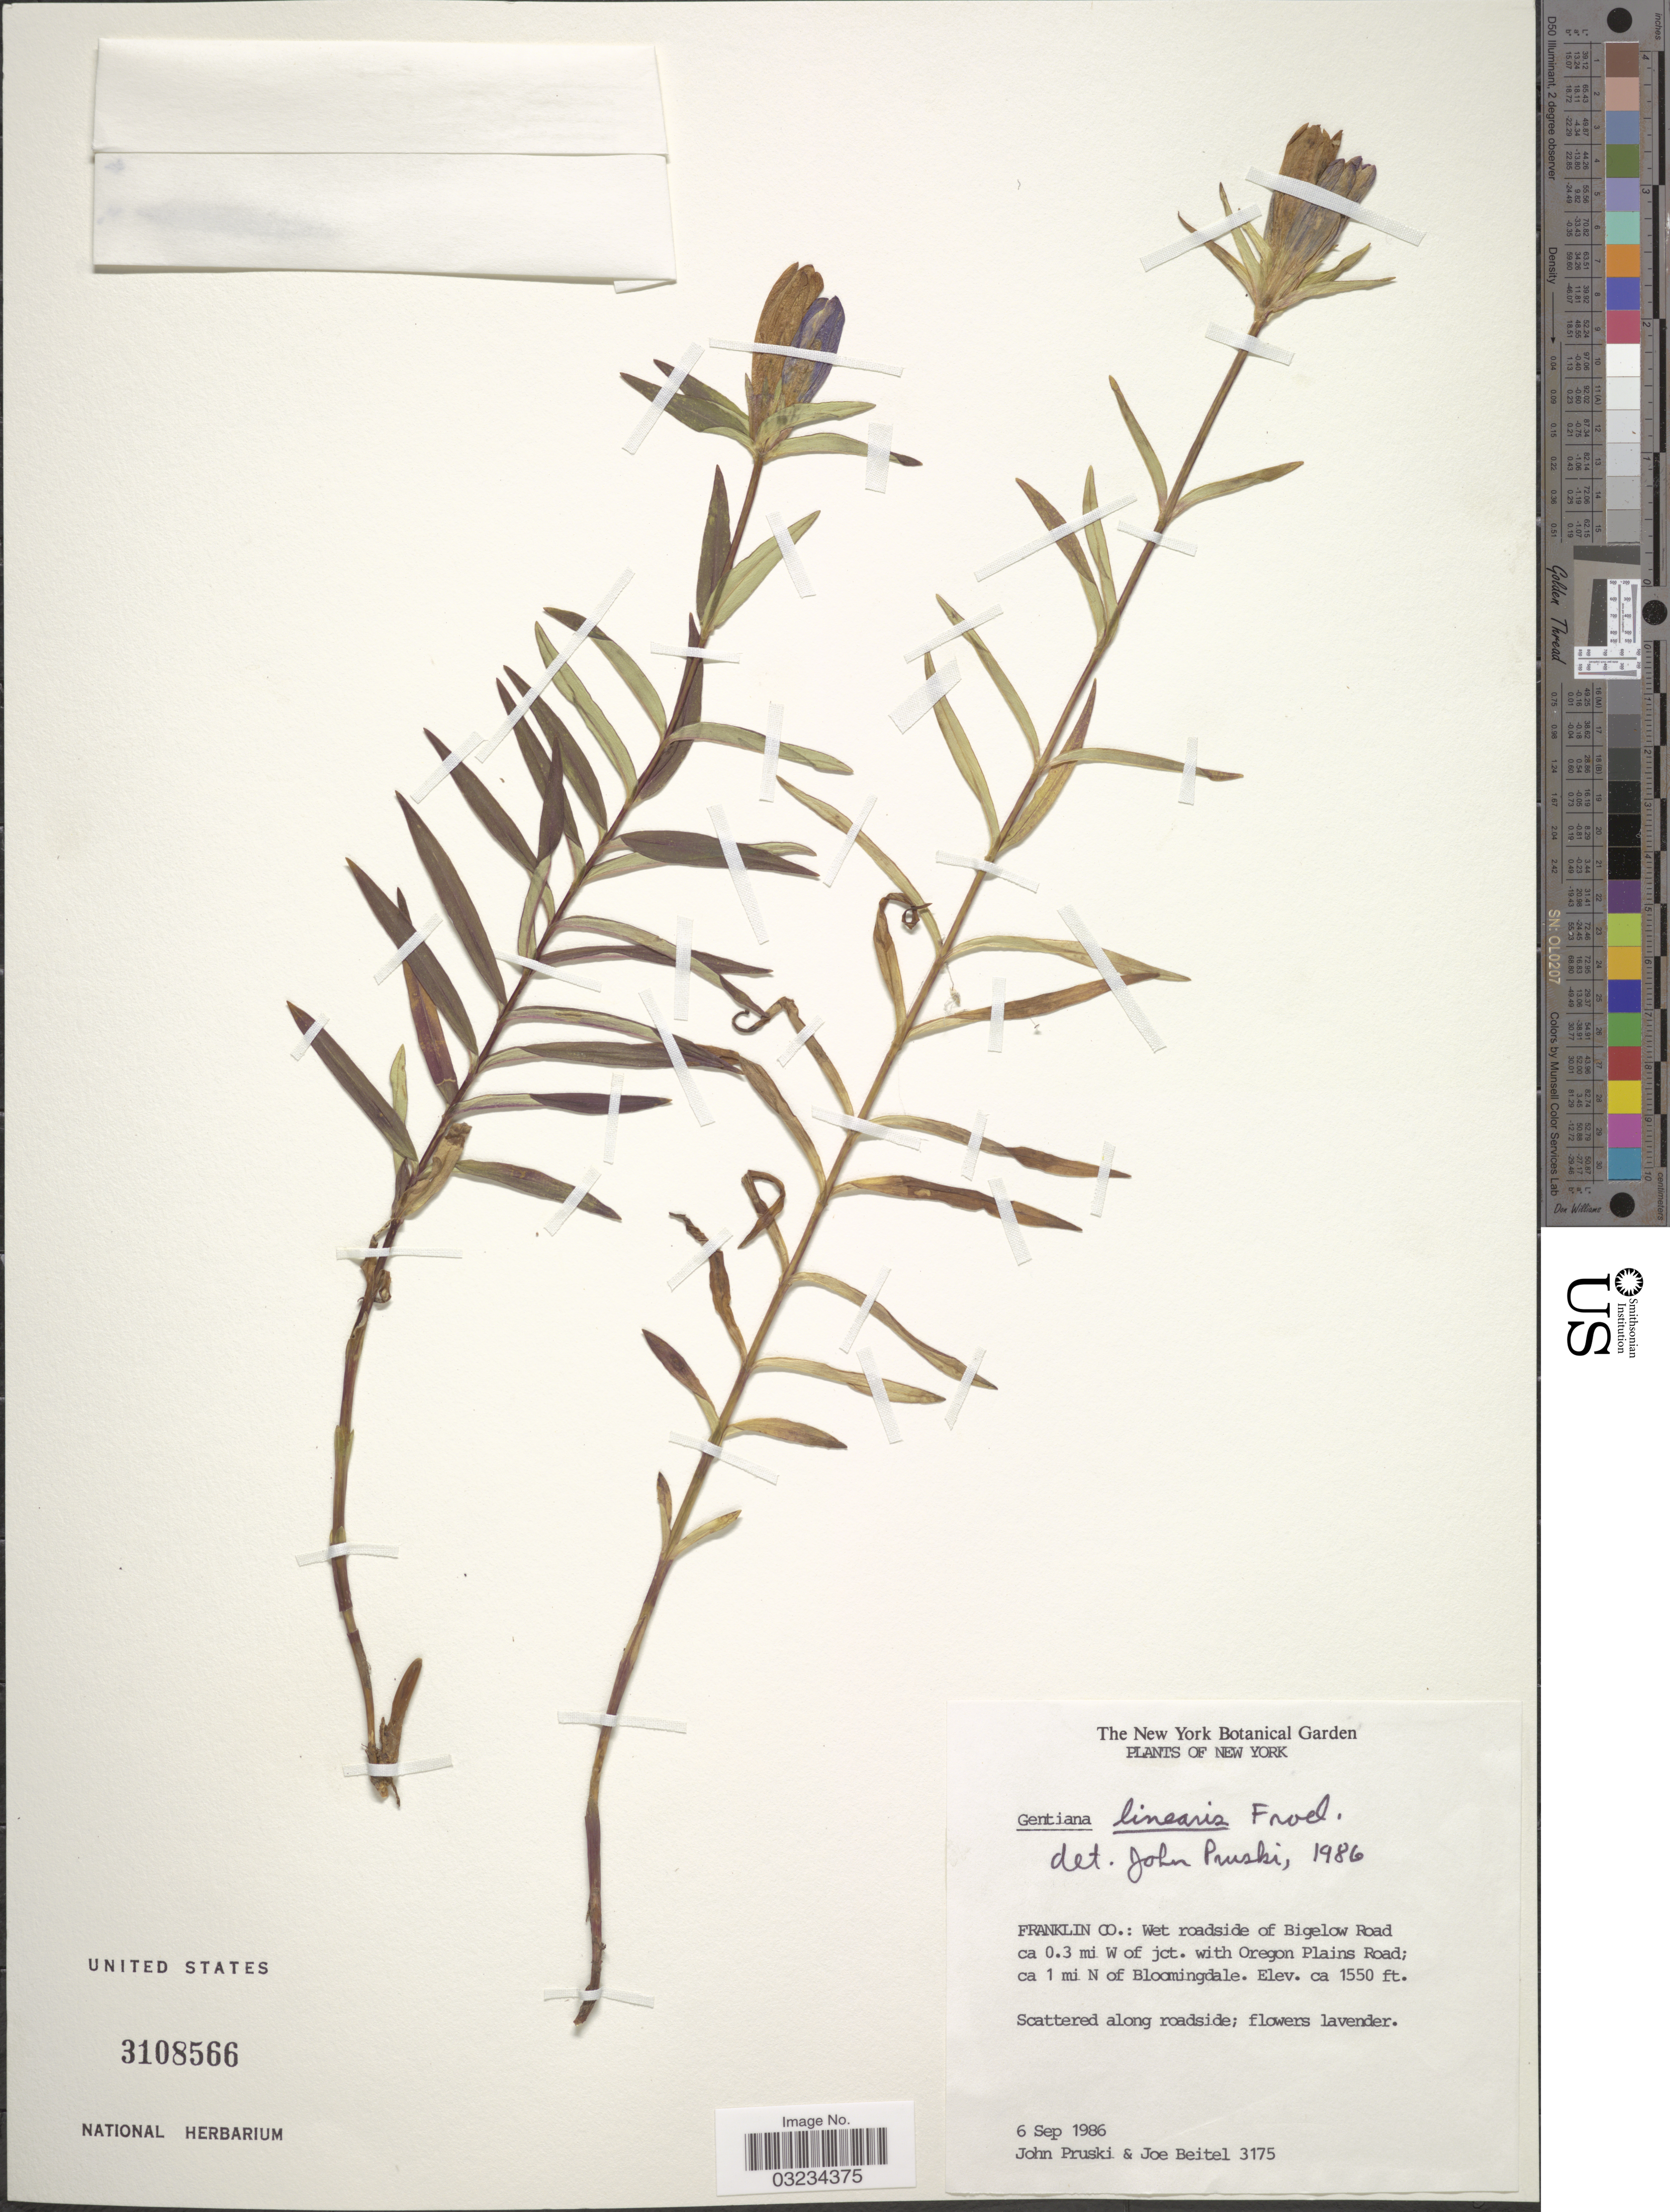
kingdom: Plantae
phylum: Tracheophyta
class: Magnoliopsida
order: Gentianales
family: Gentianaceae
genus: Gentiana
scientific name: Gentiana linearis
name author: Froel.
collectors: J. F. Pruski & J. M. Beitel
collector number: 3175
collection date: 1986-09-06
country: United States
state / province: New York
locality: Franklin Co.: Wet roadside of Bigelow Road ca 0.3 mi W of jct. with Oregon Plains Road; ca 1 mi N of Bloomingdale.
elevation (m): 472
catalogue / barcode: US 3108566